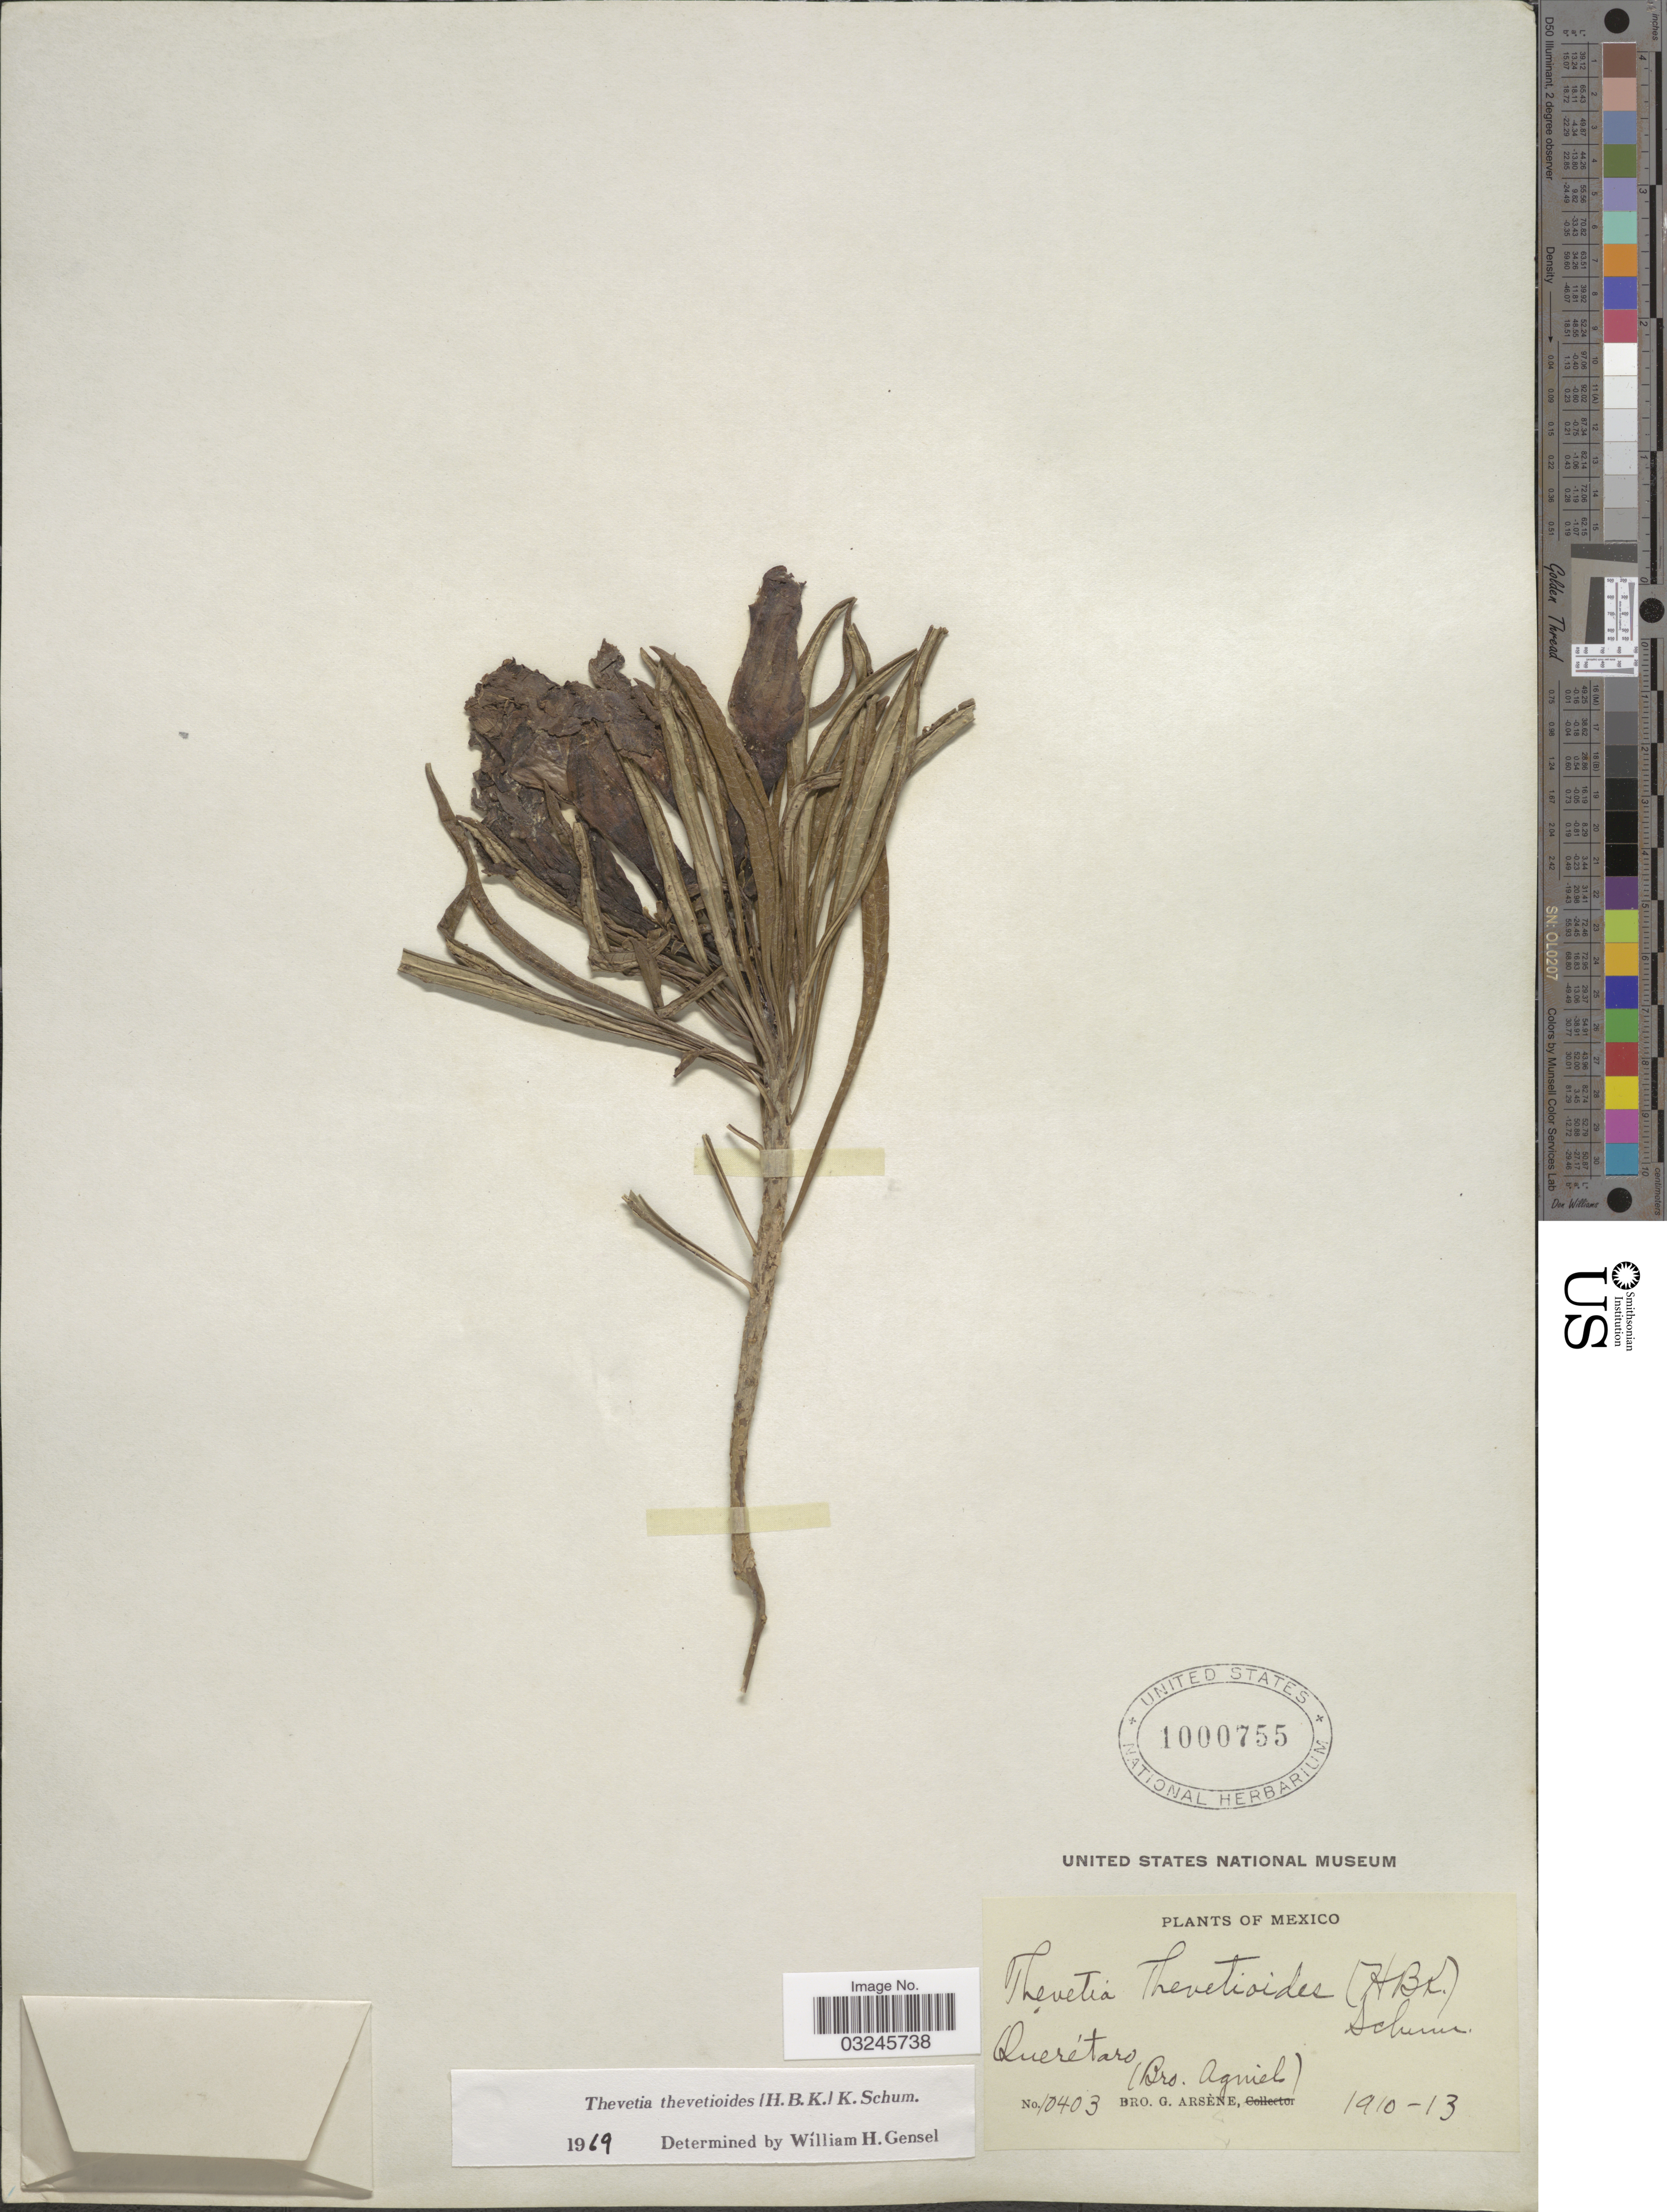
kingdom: Plantae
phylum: Tracheophyta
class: Magnoliopsida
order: Gentianales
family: Apocynaceae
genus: Thevetia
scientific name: Thevetia thevetioides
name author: (Kunth) K. Schum.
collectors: Bro. Agniel & Bro. G. Arsène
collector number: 10403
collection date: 1910/1913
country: Mexico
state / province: Querétaro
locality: Querétaro.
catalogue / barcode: US 1000755